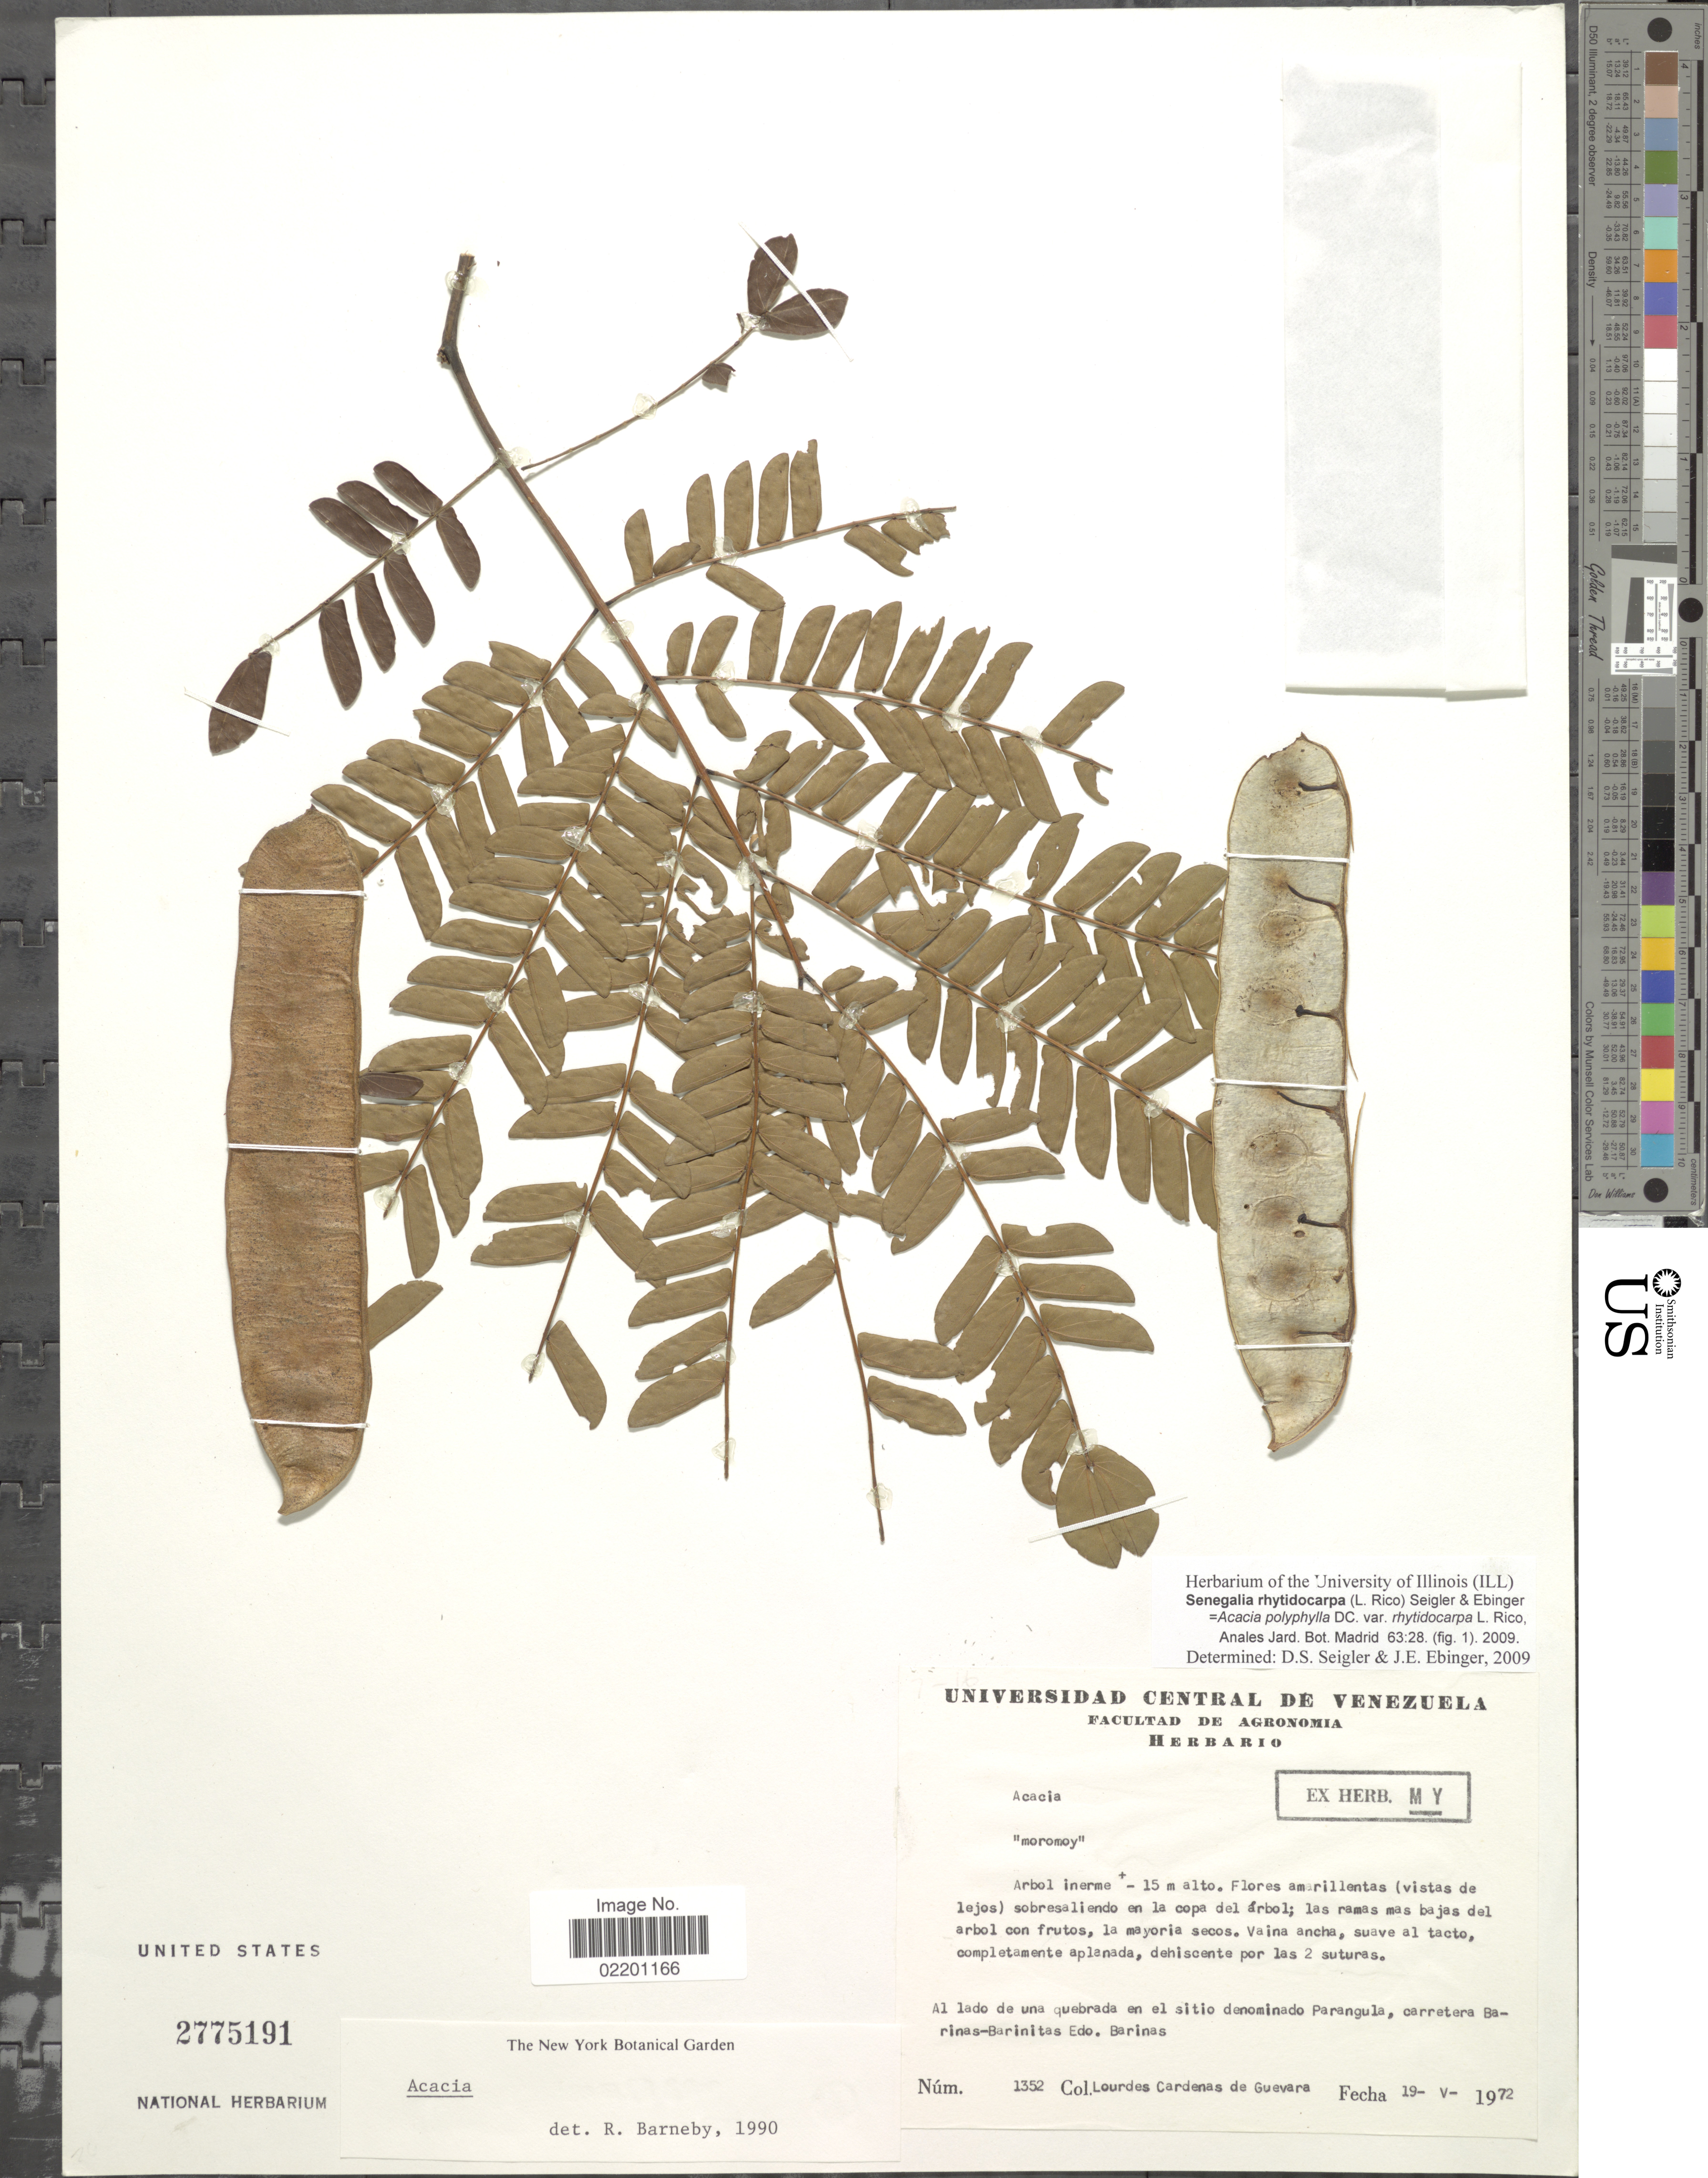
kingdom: Plantae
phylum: Tracheophyta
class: Magnoliopsida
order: Fabales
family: Fabaceae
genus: Senegalia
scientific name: Senegalia rhytidocarpa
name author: (L. Rico) Seigler & Ebinger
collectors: L. De Guevara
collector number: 1352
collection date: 1972-05-19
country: Venezuela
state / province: Barinas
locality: Al lado de una quebrada en el sitio denominado Parangula, carretera Barinas- Barinitas. Edo. Barinas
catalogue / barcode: US 2775191